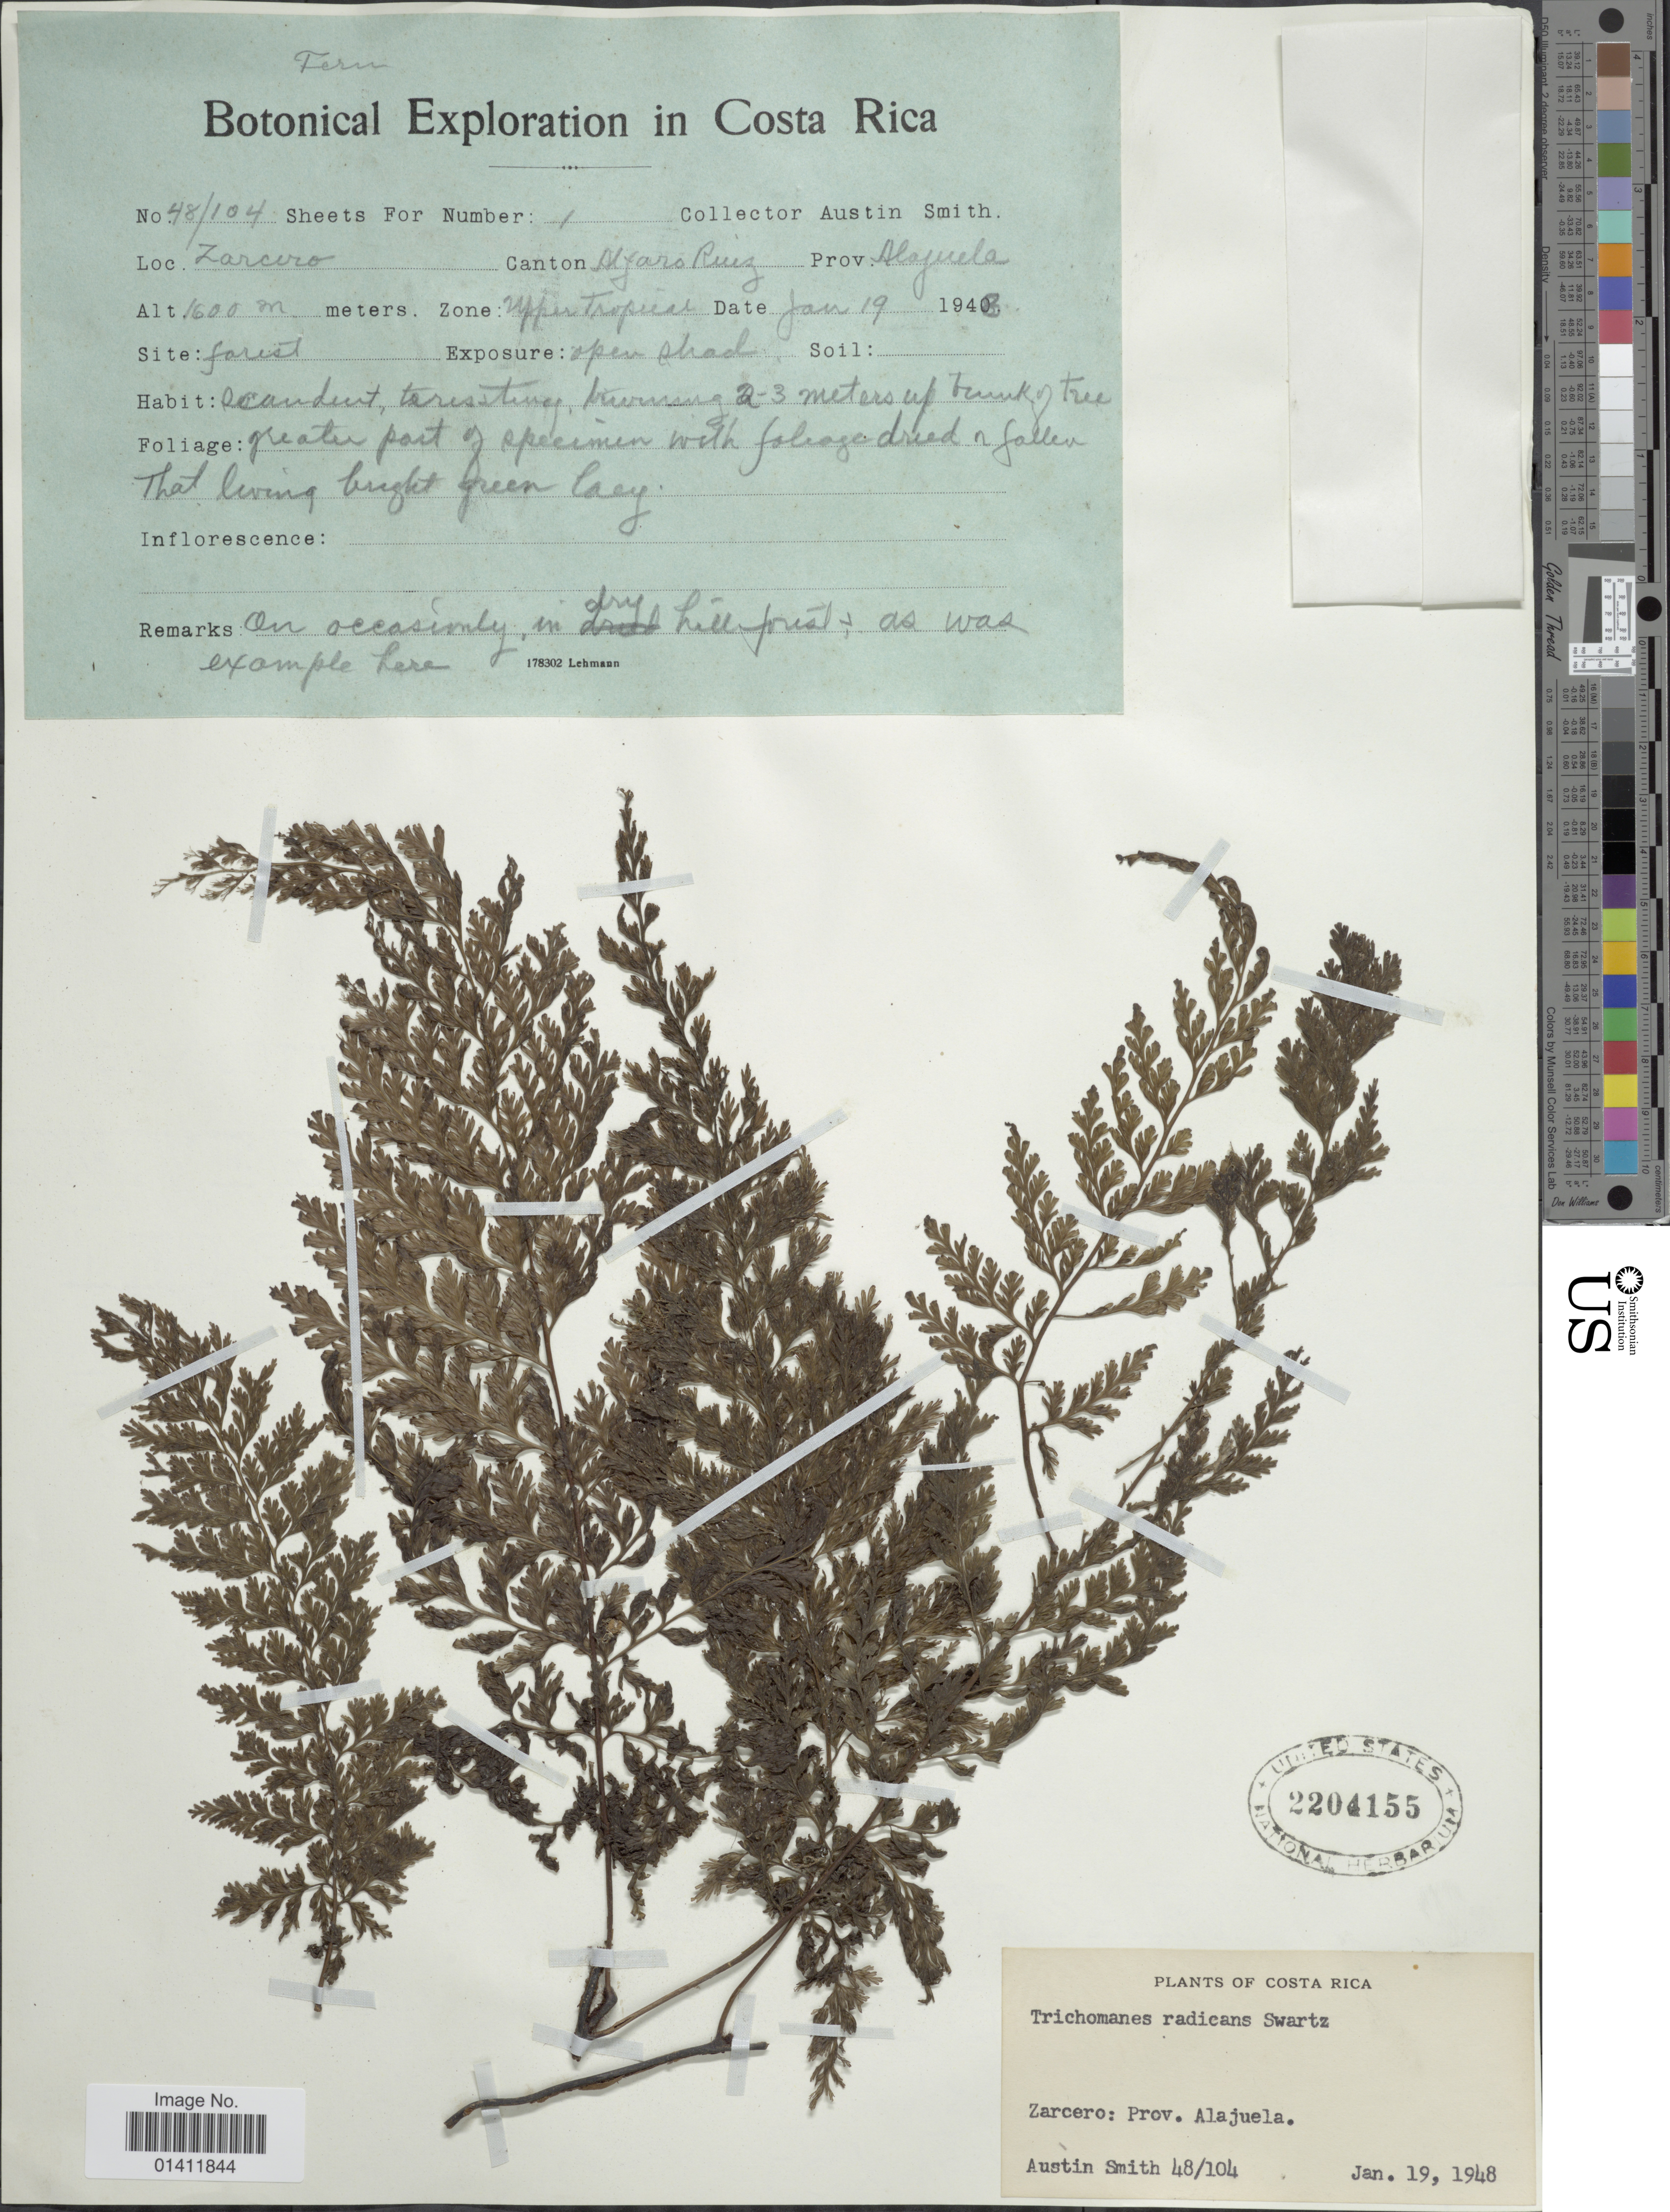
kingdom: Plantae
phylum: Tracheophyta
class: Polypodiopsida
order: Hymenophyllales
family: Hymenophyllaceae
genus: Vandenboschia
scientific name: Vandenboschia radicans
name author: (Sw.) Copel.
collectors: Aust P. Smith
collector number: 48/104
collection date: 1948-01-19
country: Costa Rica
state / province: Alajuela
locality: Zarcero. Prov. Alajuela.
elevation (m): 1600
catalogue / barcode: US 2204155